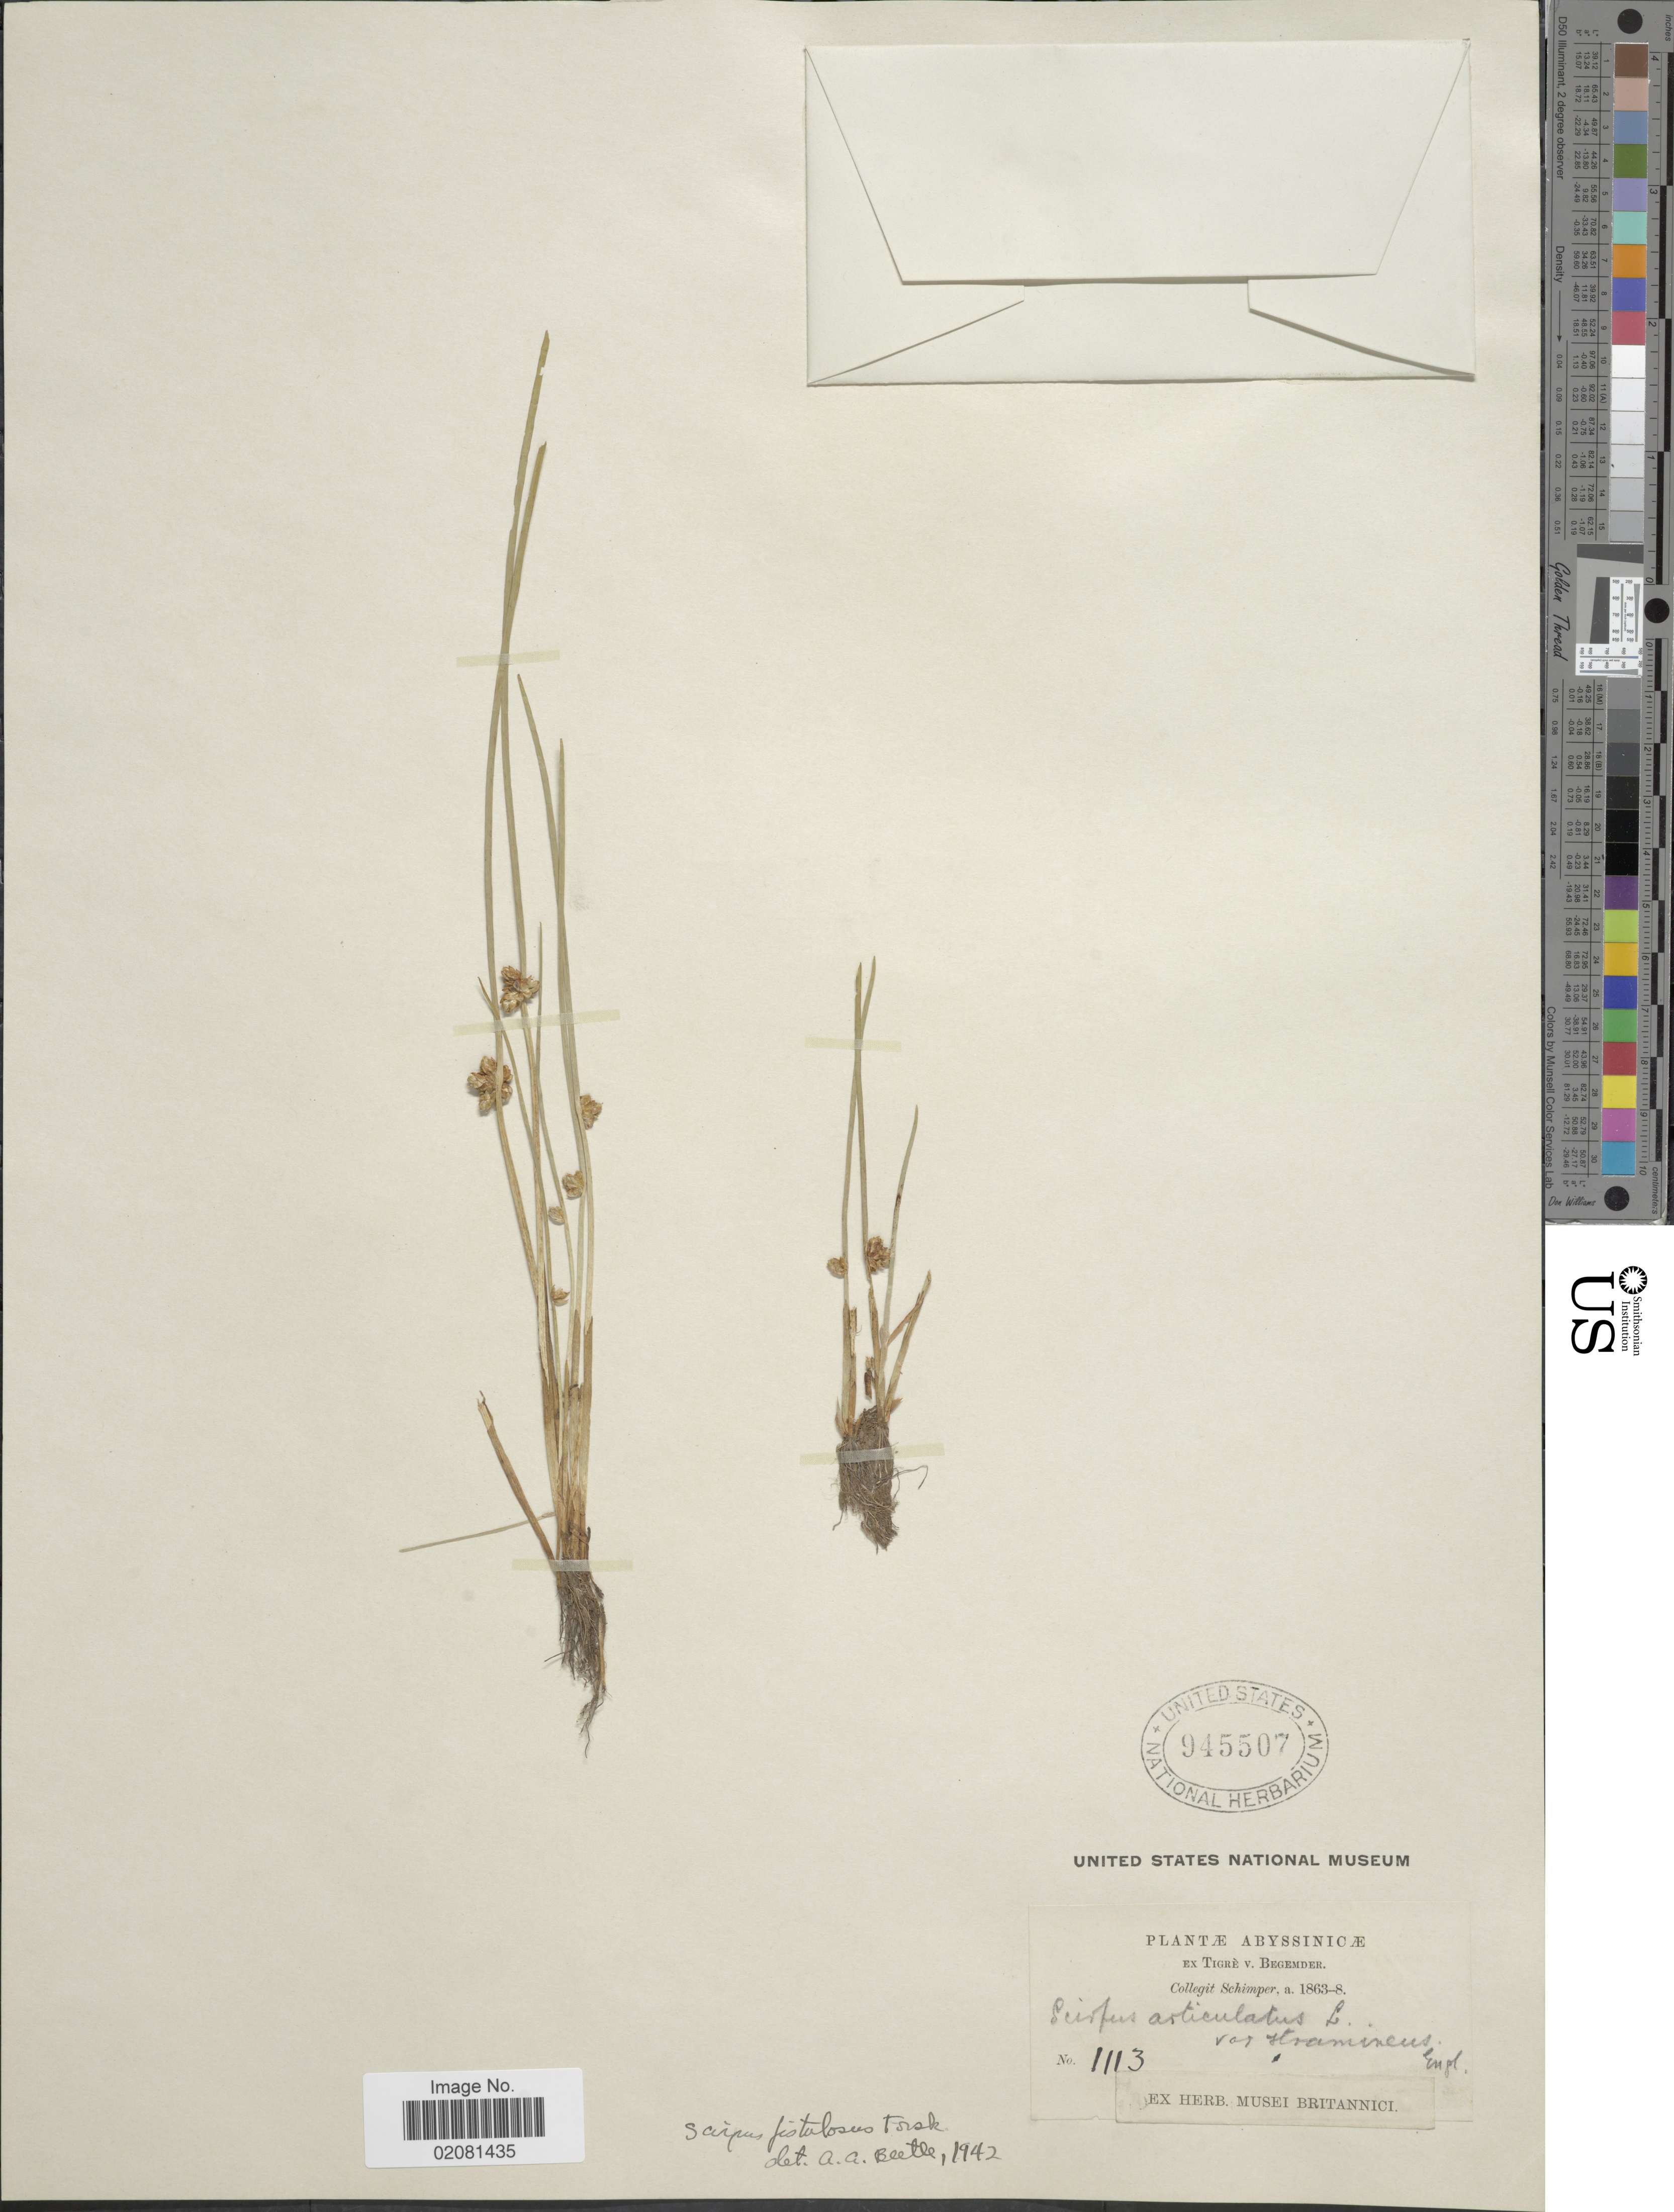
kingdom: Plantae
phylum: Tracheophyta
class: Liliopsida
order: Poales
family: Cyperaceae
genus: Schoenoplectus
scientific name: Schoenoplectus praelongatus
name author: (Poir.) J. Raynal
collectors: -. Schimper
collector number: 1113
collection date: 1863/1868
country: Eritrea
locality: Abyssinicæ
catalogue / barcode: US 945507